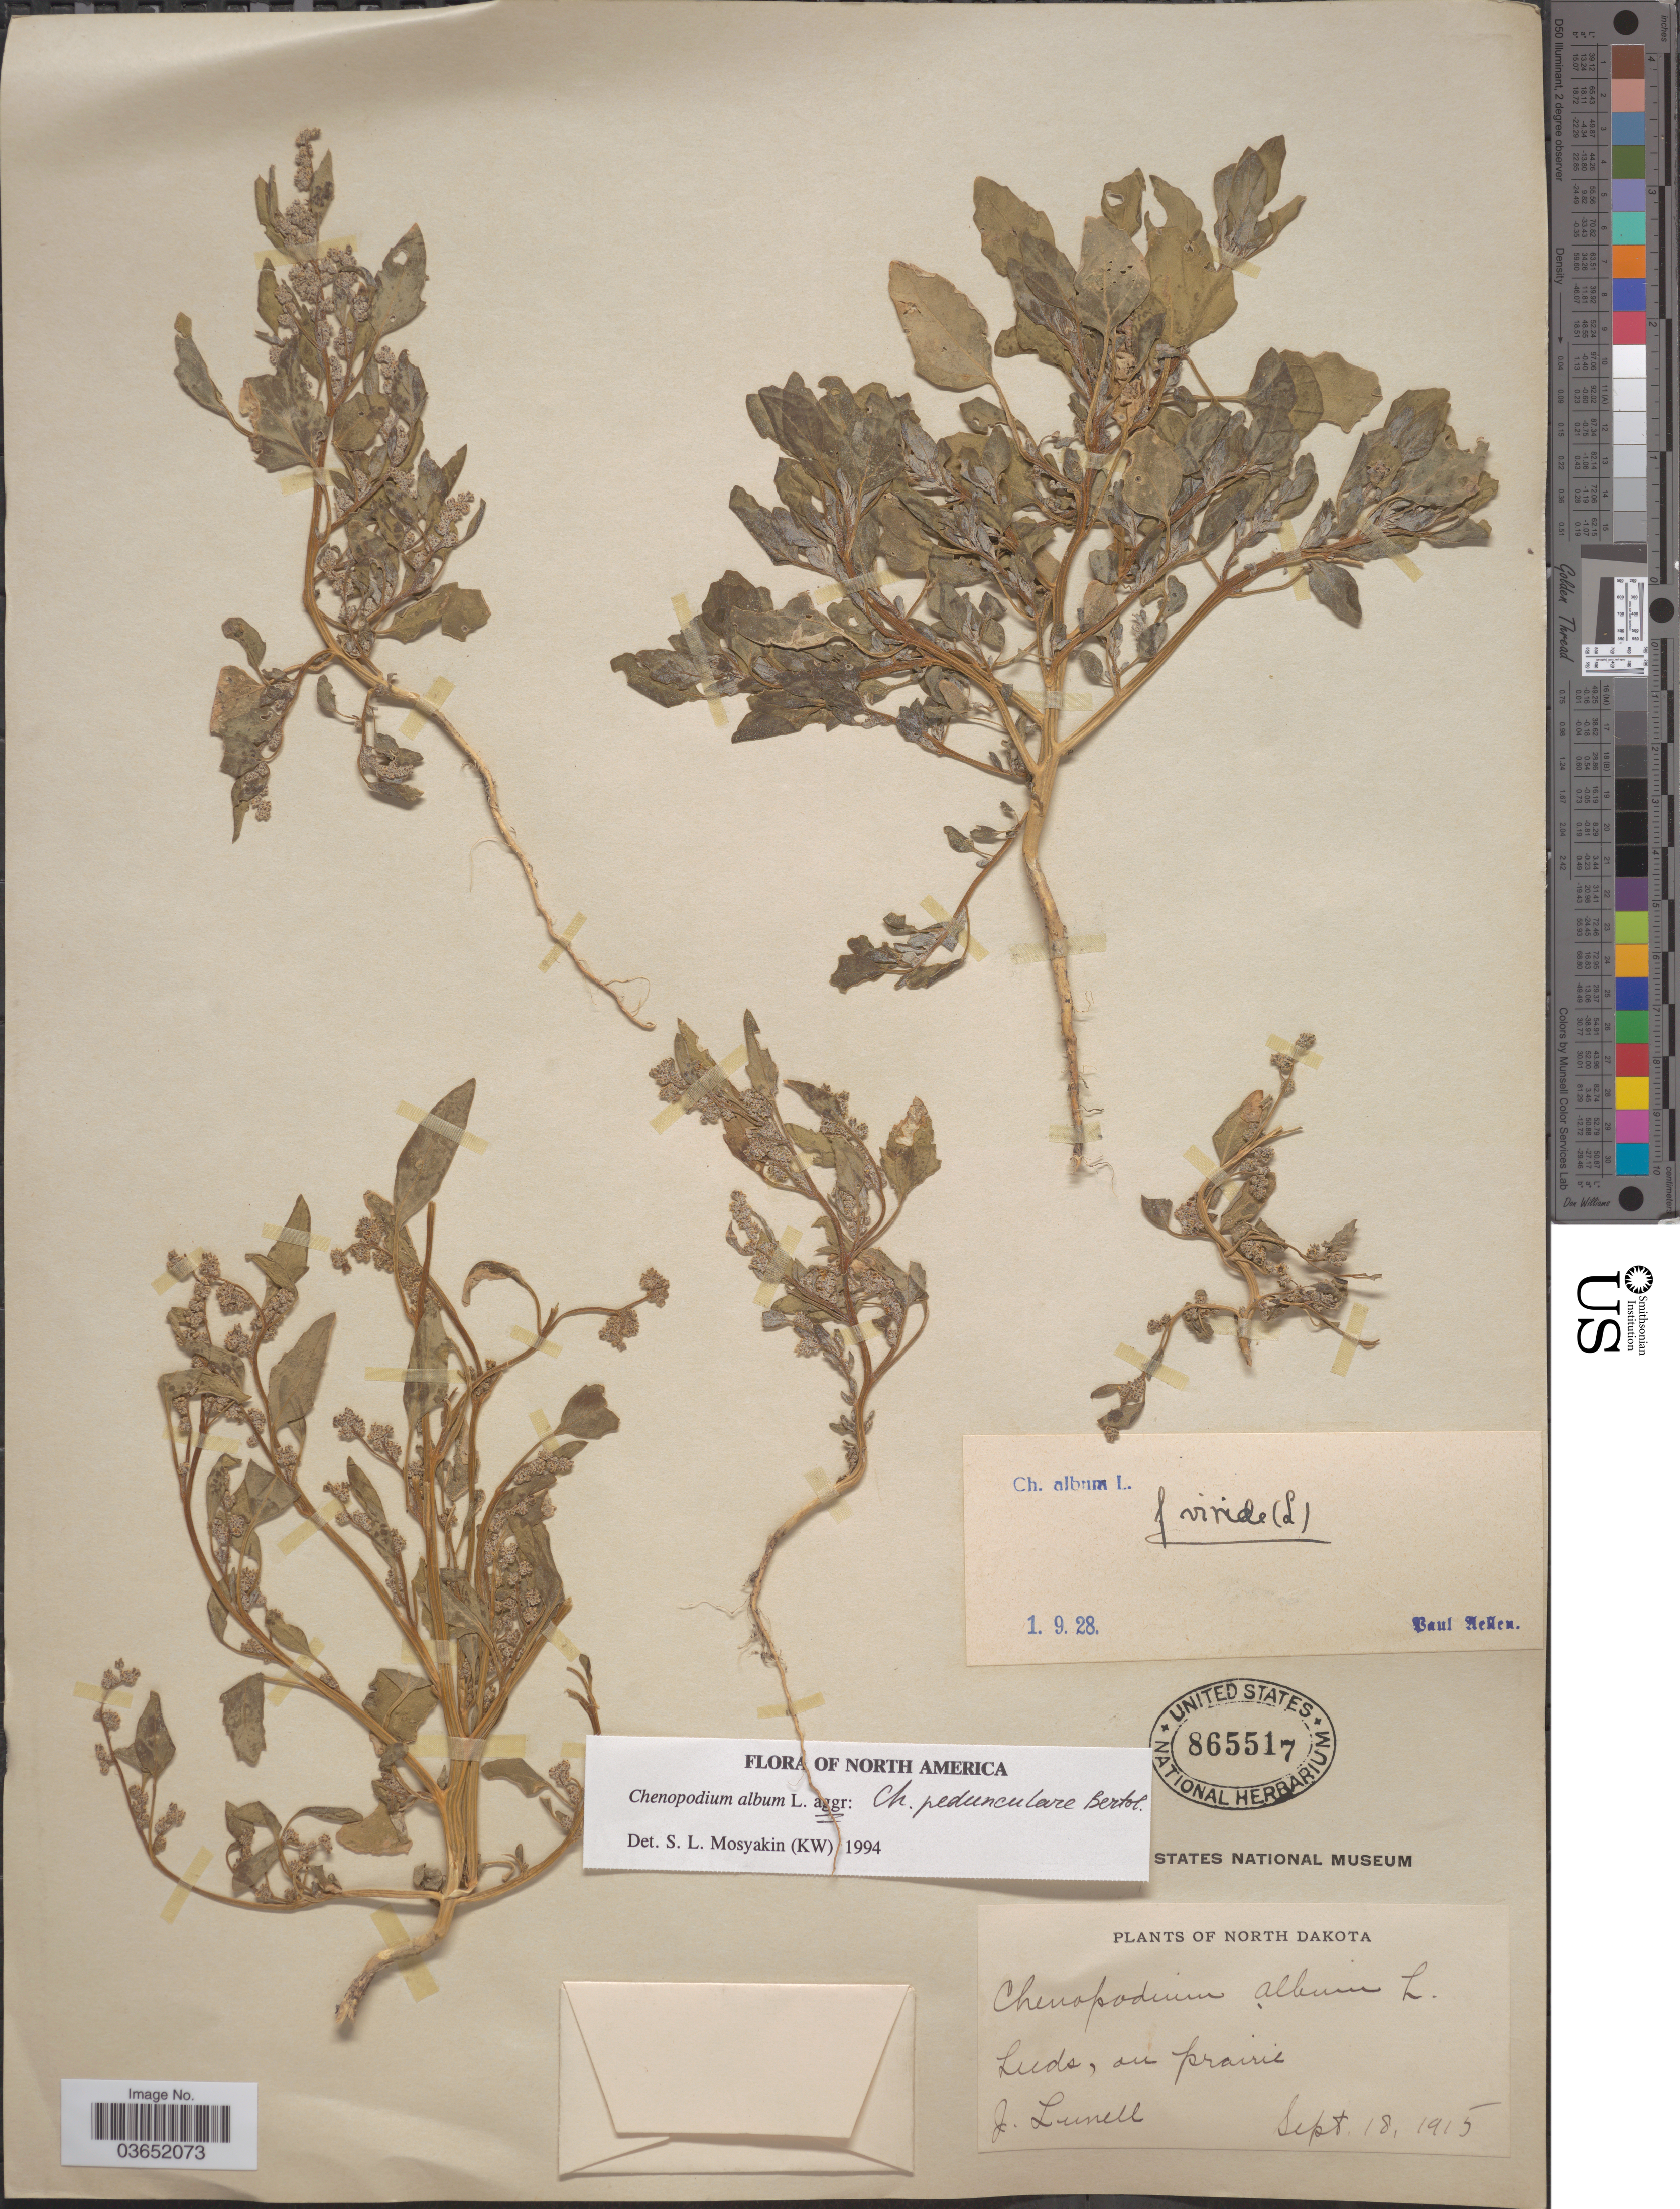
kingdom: Plantae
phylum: Tracheophyta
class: Magnoliopsida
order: Caryophyllales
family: Amaranthaceae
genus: Chenopodium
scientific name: Chenopodium album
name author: L.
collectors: J. Lunell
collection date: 1915-09-18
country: United States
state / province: North Dakota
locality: Leeds, on prairie.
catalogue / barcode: US 865517